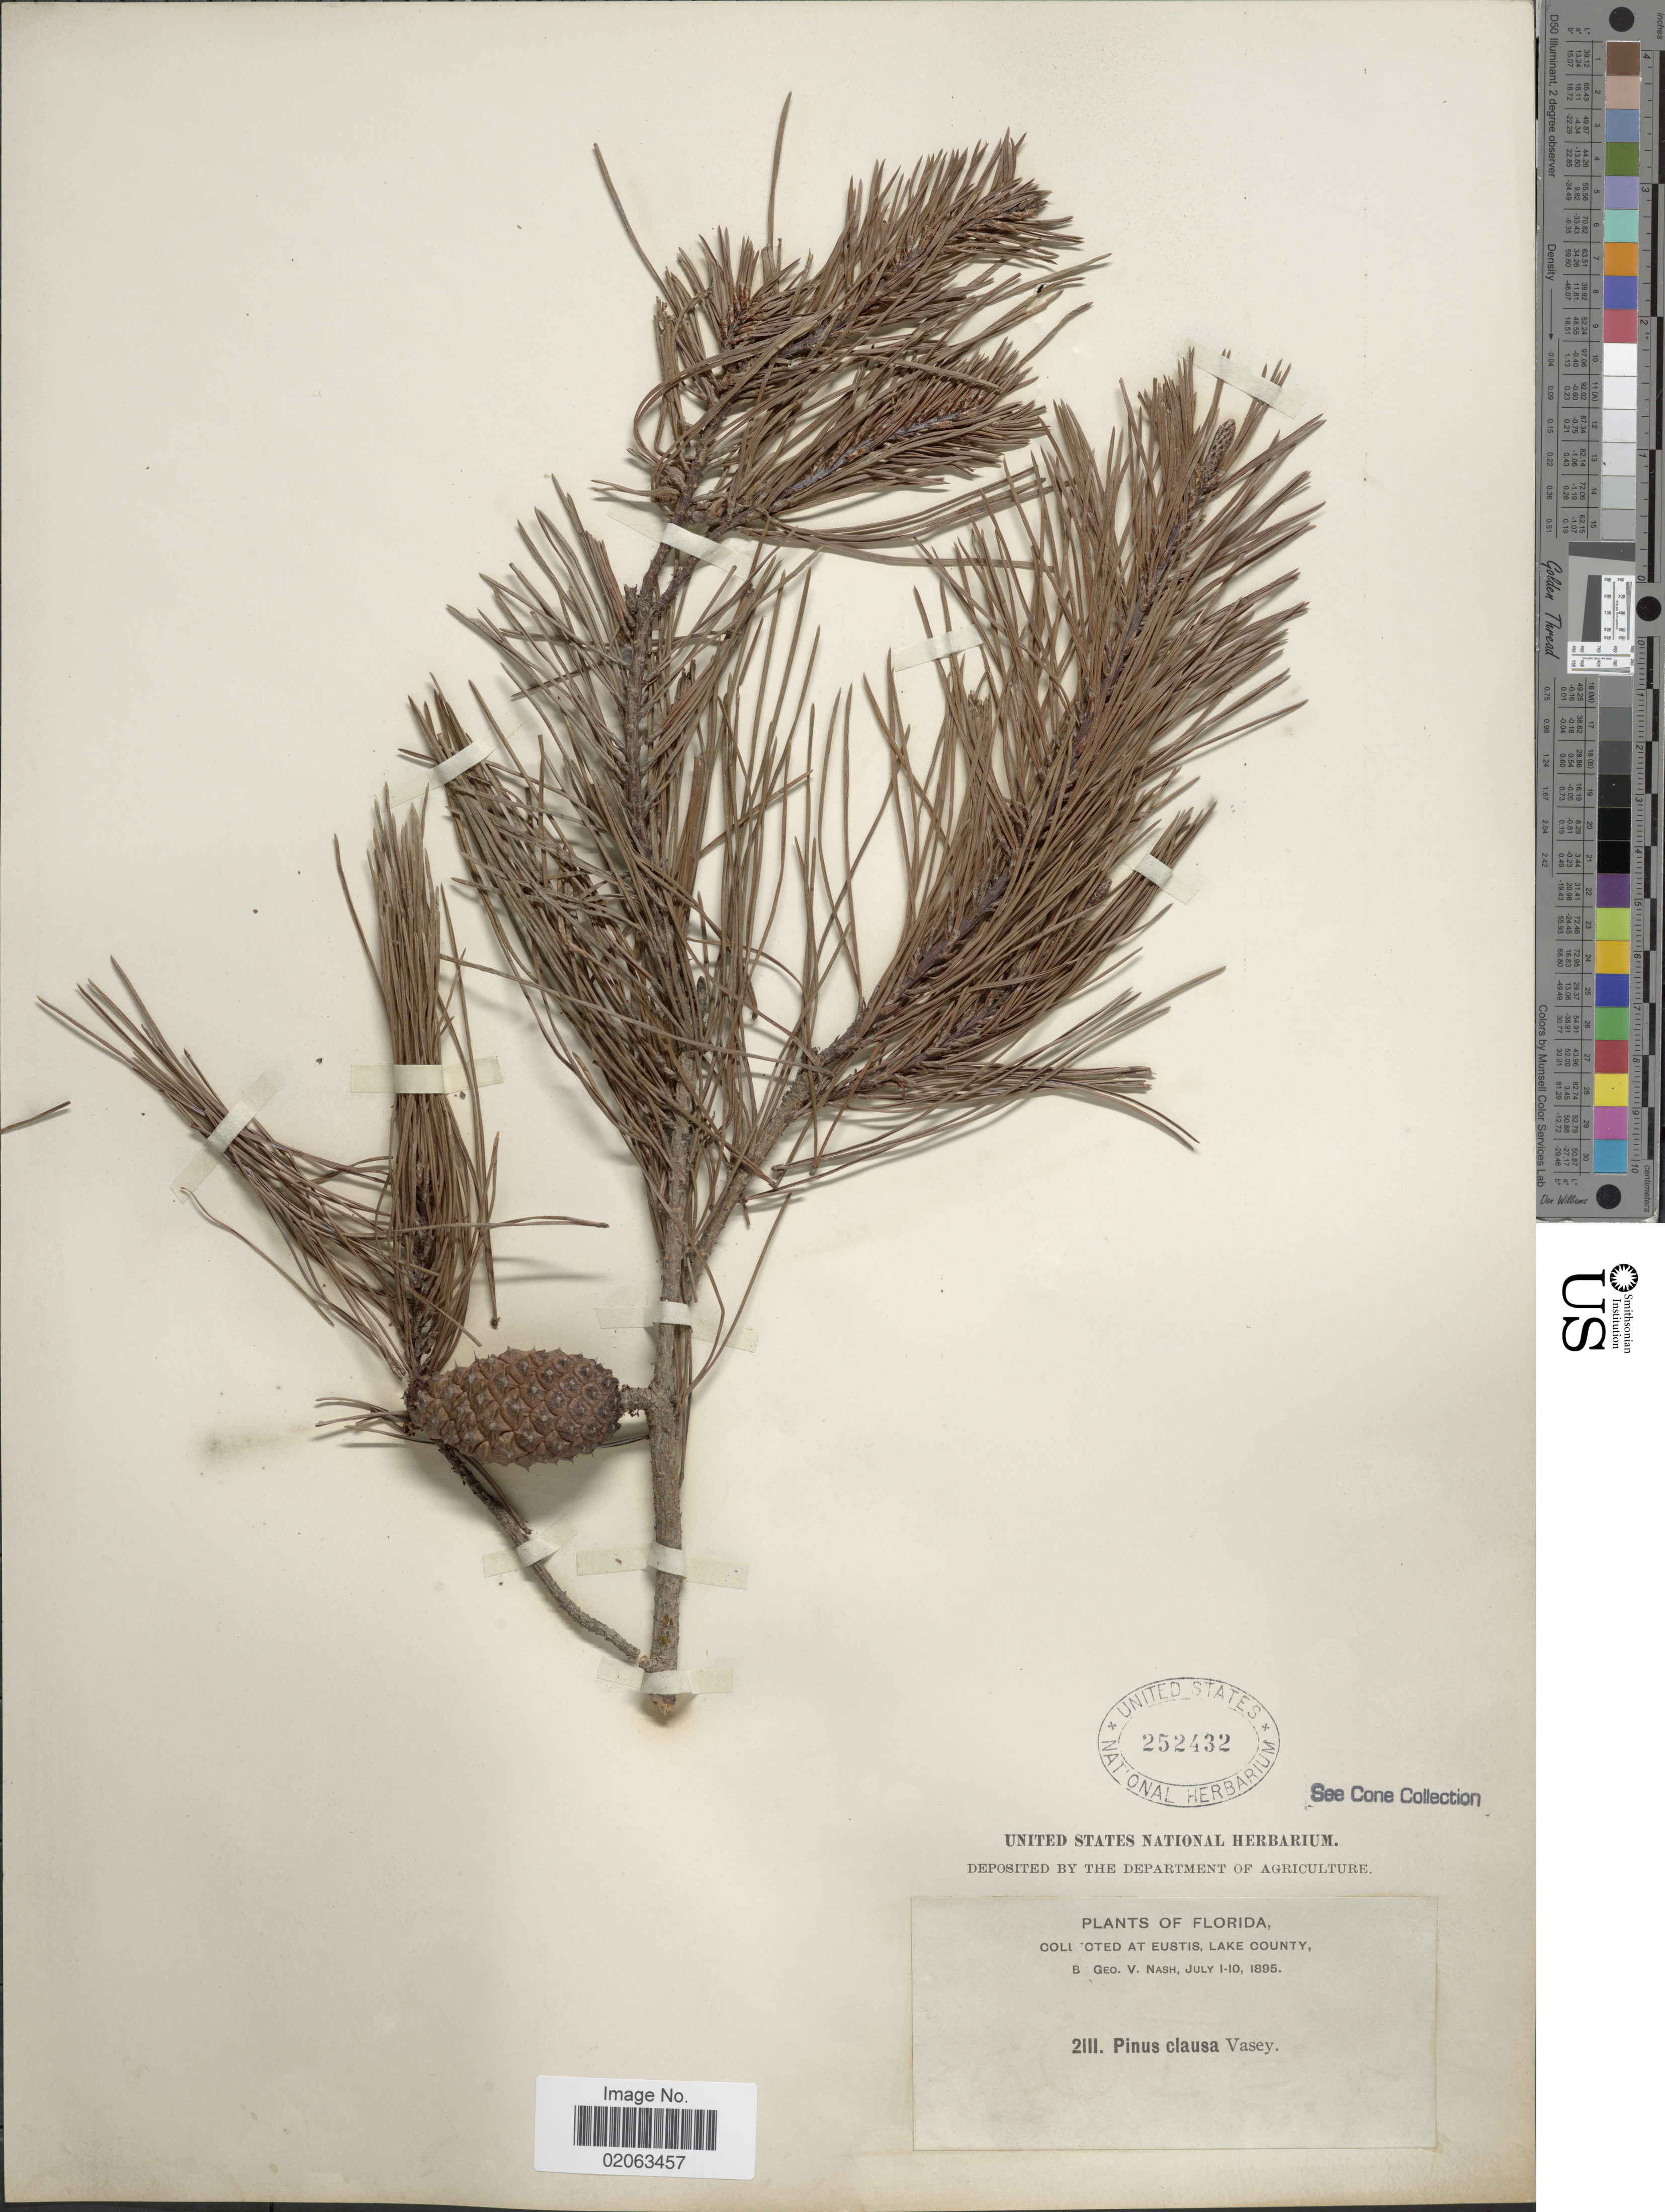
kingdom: Plantae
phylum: Tracheophyta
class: Pinopsida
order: Pinales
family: Pinaceae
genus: Pinus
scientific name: Pinus clausa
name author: (Chapm. ex Engelm.) Vasey ex Sarg.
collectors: G. V. Nash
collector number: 2111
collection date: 1895-07-01/1895-07-10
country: United States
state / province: Florida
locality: Florida. At Eustis, Lake County.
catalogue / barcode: US 252432